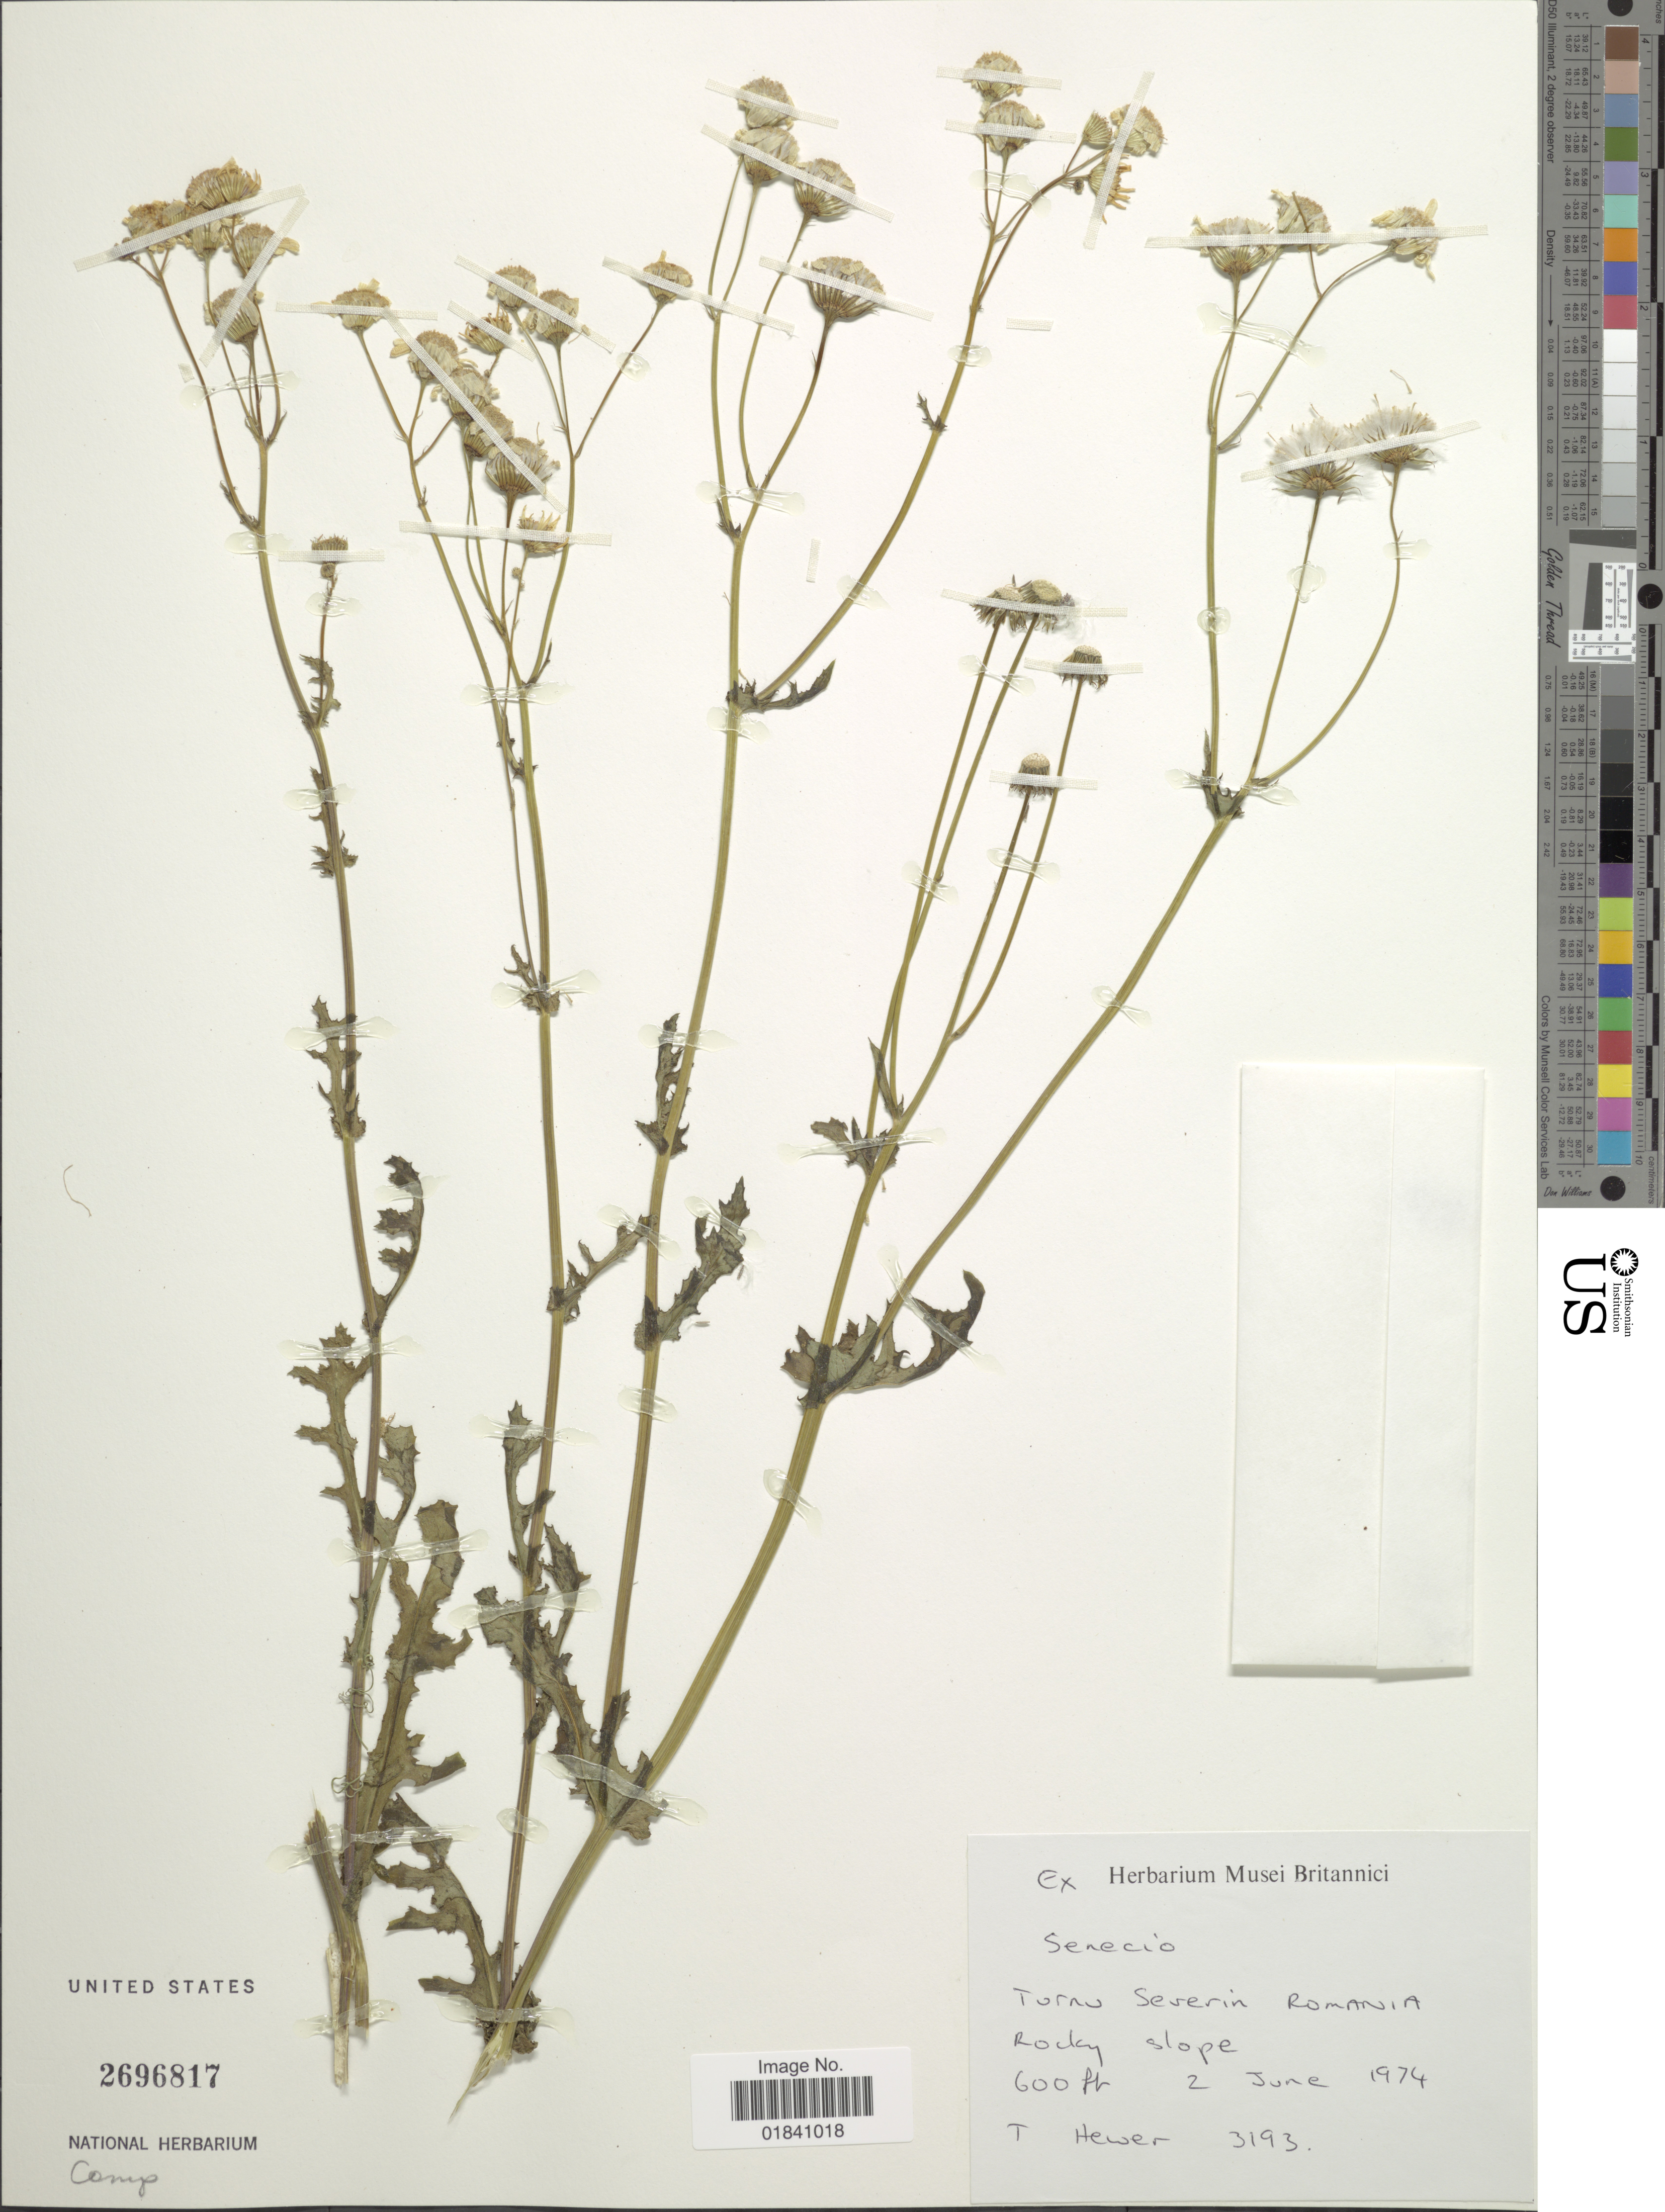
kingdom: Plantae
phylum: Tracheophyta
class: Magnoliopsida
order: Asterales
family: Asteraceae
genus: Senecio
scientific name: Senecio sp.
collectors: T. Hewer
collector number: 3193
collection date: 1974-06-02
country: Romania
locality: Torno Severin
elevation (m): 183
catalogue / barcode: US 2696817